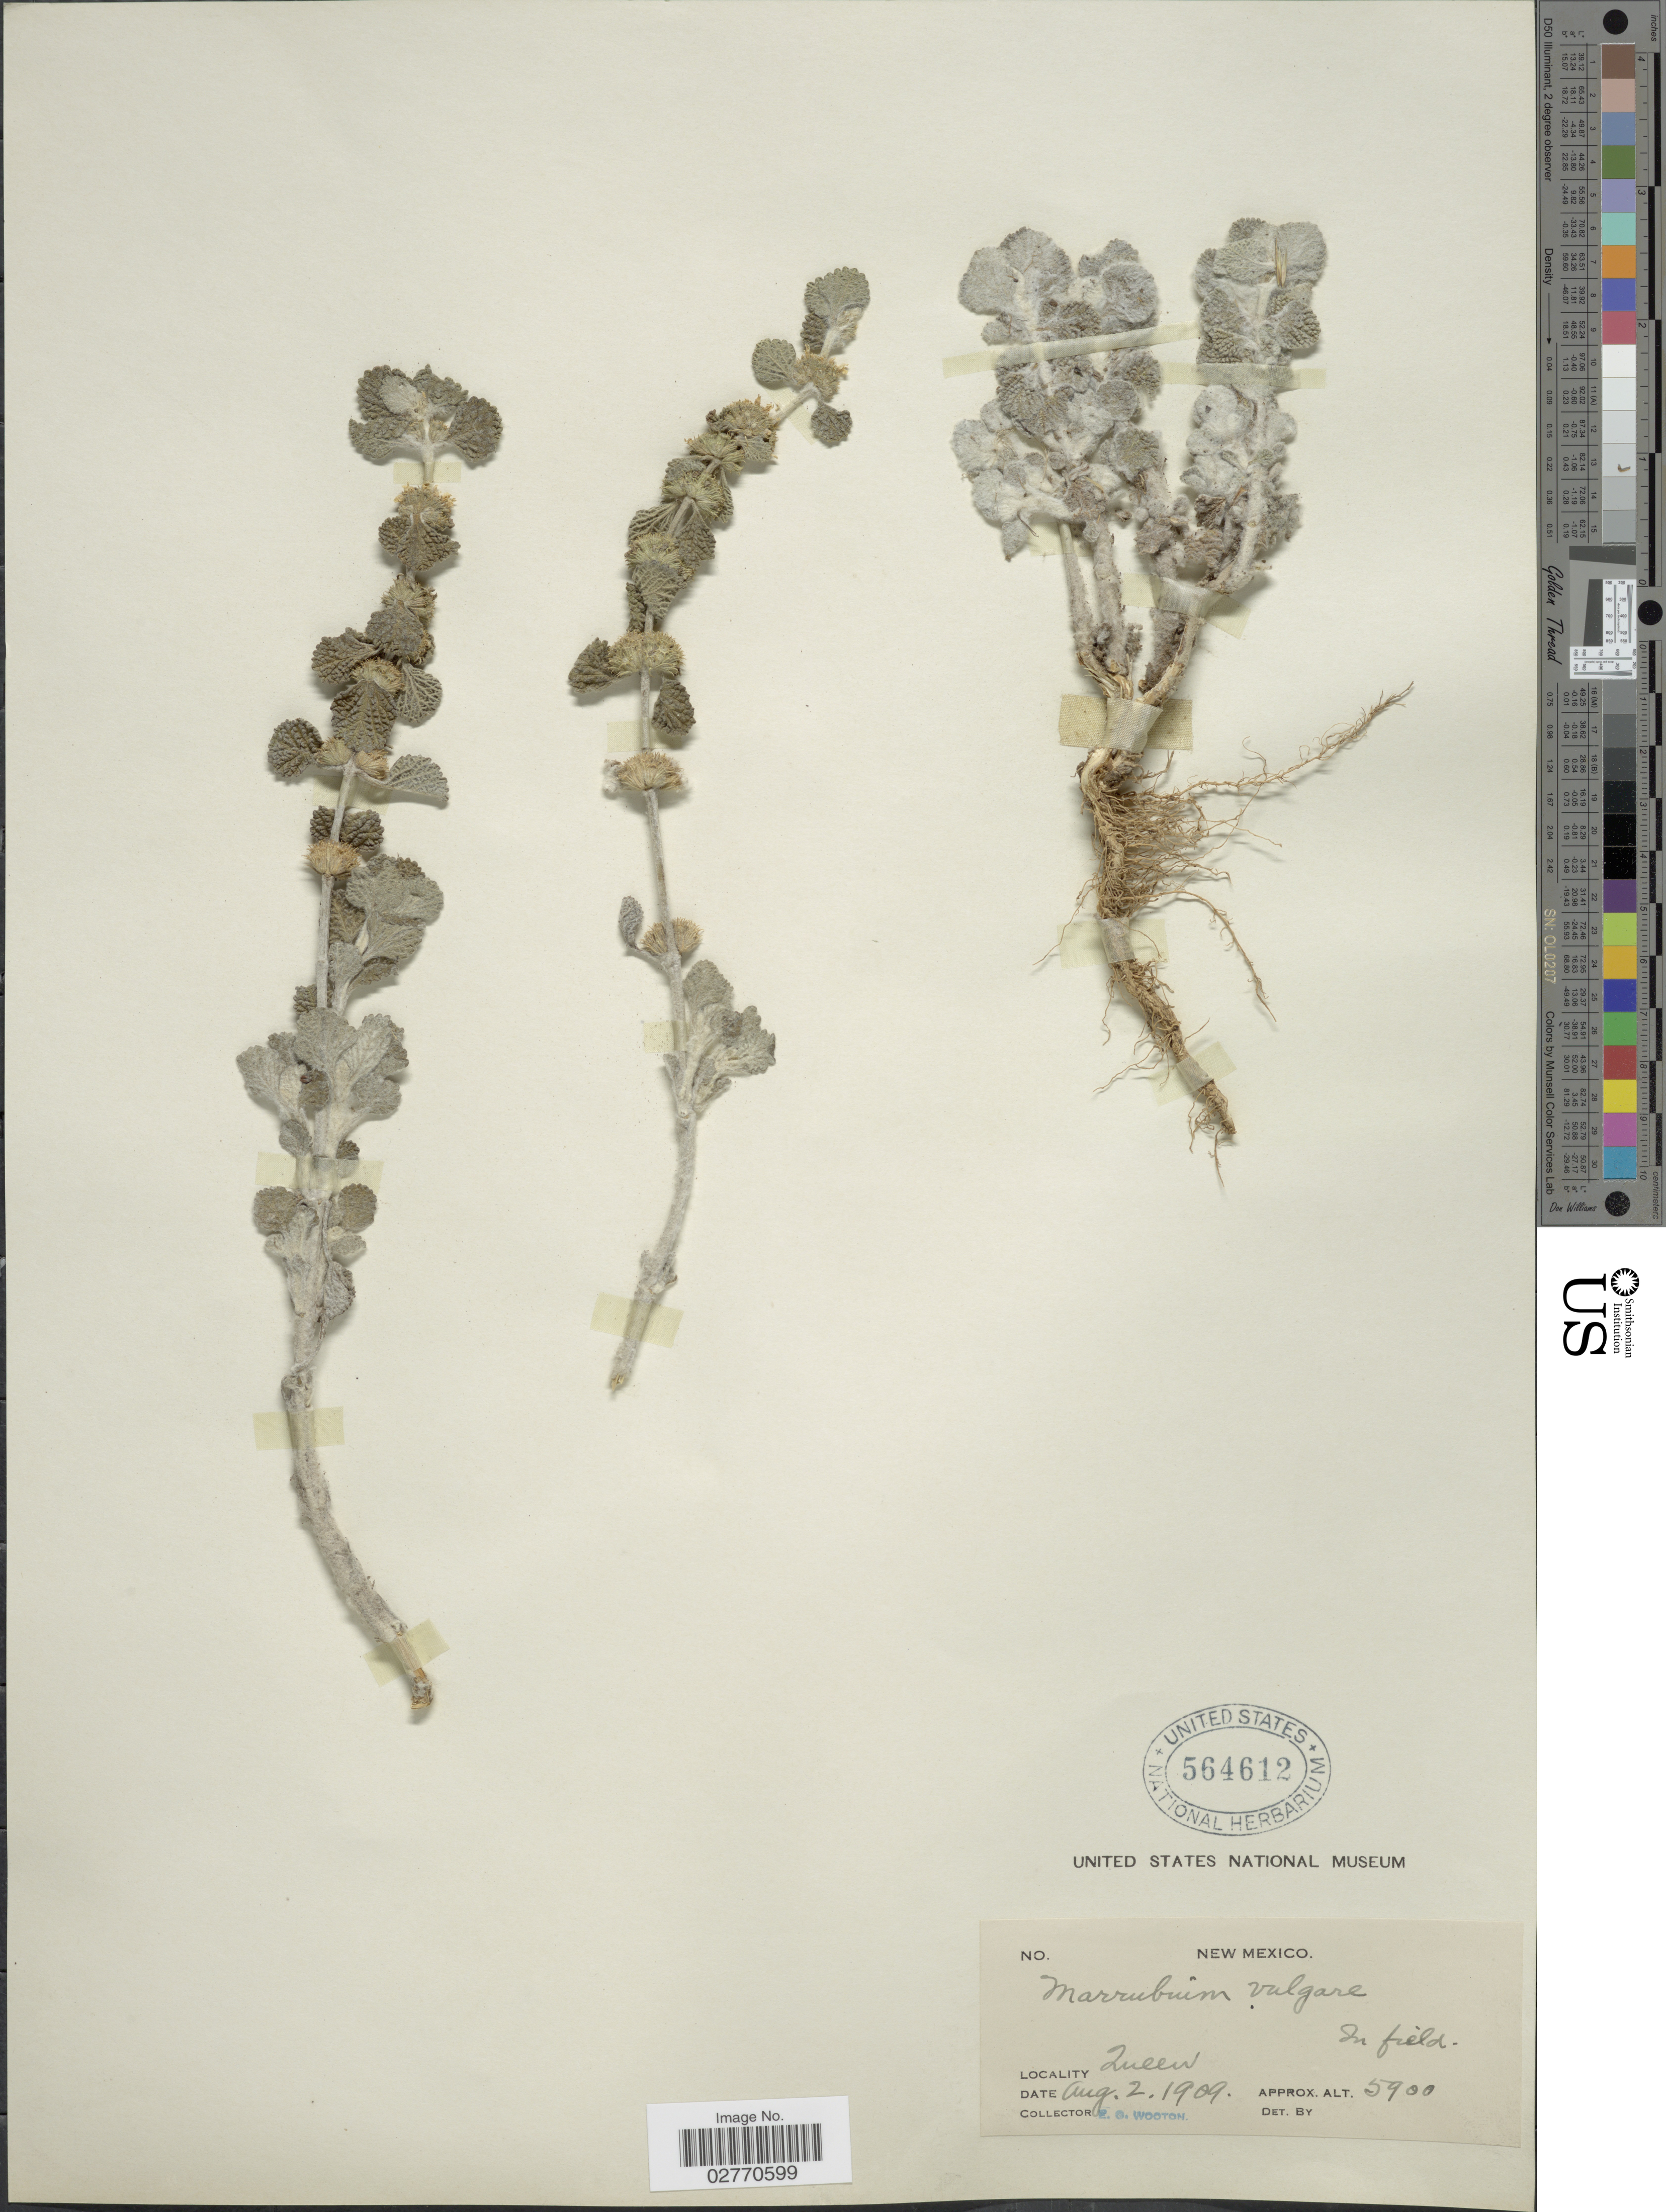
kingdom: Plantae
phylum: Tracheophyta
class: Magnoliopsida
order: Lamiales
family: Lamiaceae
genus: Marrubium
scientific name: Marrubium vulgare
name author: L.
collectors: E. O. Wooton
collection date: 1909-08-02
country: United States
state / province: New Mexico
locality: Queen.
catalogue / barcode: US 564612